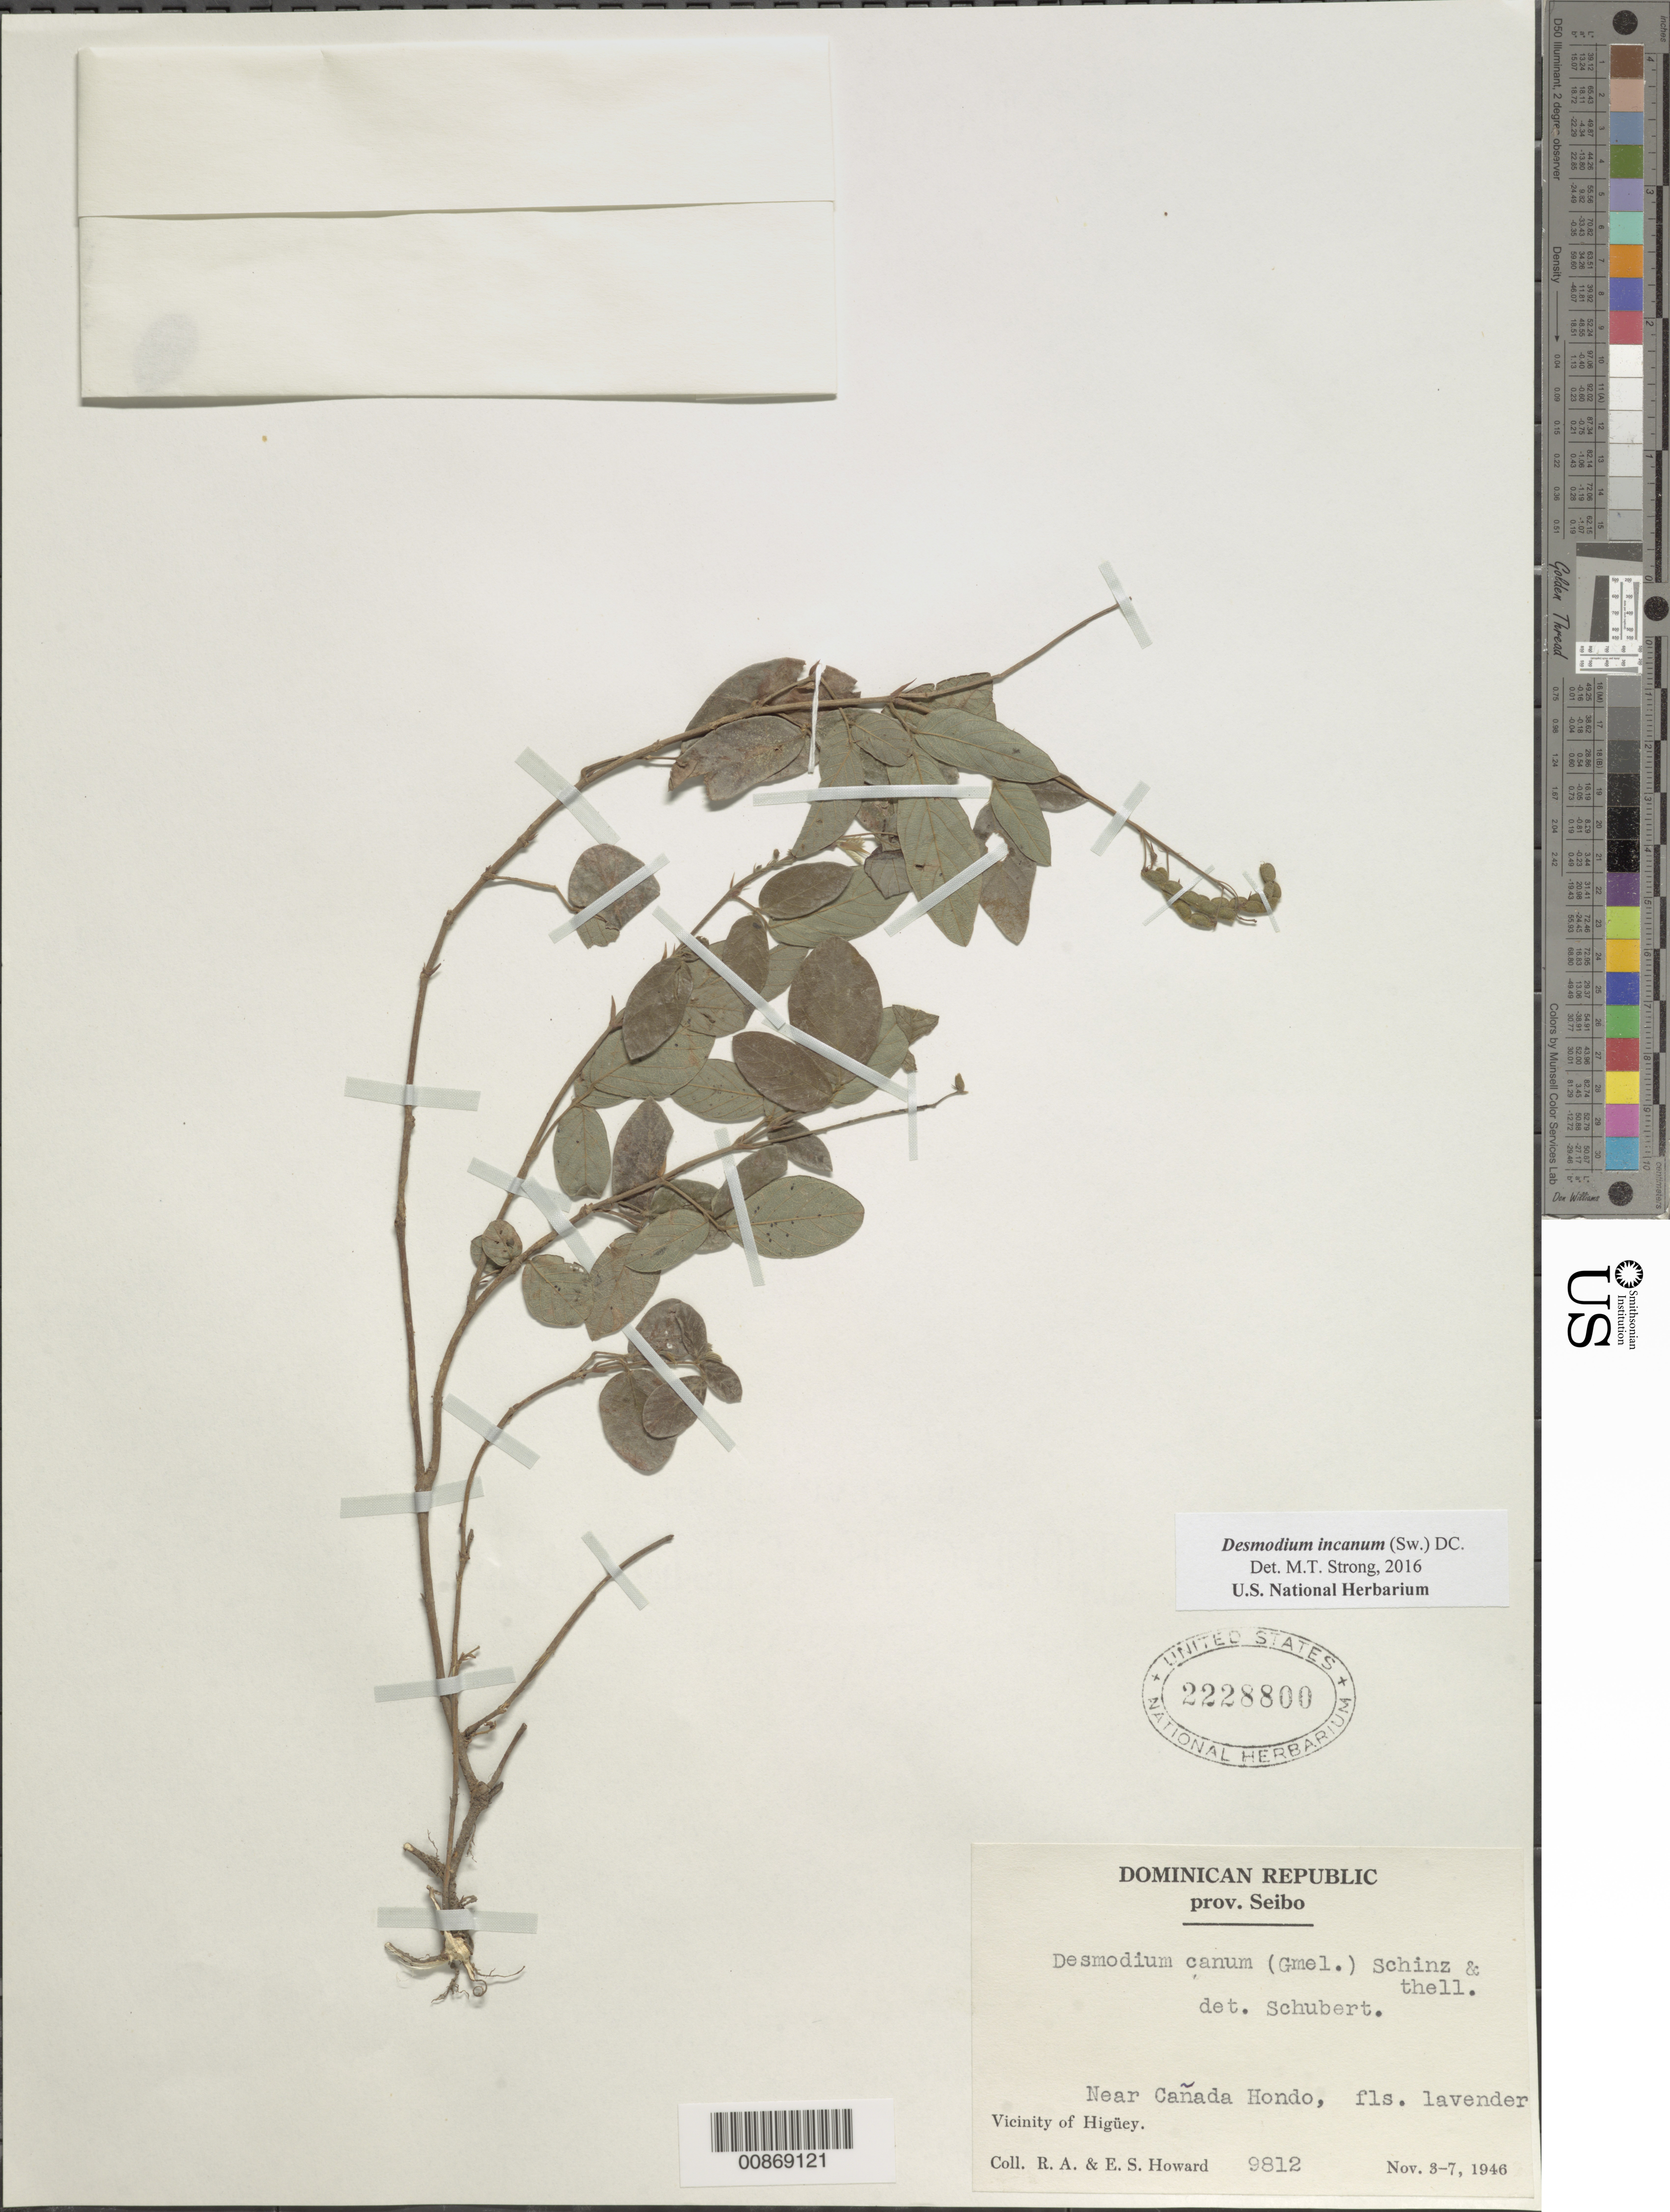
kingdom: Plantae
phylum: Tracheophyta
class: Magnoliopsida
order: Fabales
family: Fabaceae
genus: Desmodium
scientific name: Desmodium incanum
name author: (Sw.) DC.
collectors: R. A. Howard & E. S. Howard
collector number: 9812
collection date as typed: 03 Nov 1946 to 07 Nov 1946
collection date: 1946-11-03/1946-11-07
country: Dominican Republic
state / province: El Seibo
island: Hispaniola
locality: Near Cañada Hondo. Vicinity of Higüey.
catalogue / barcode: US 2228800